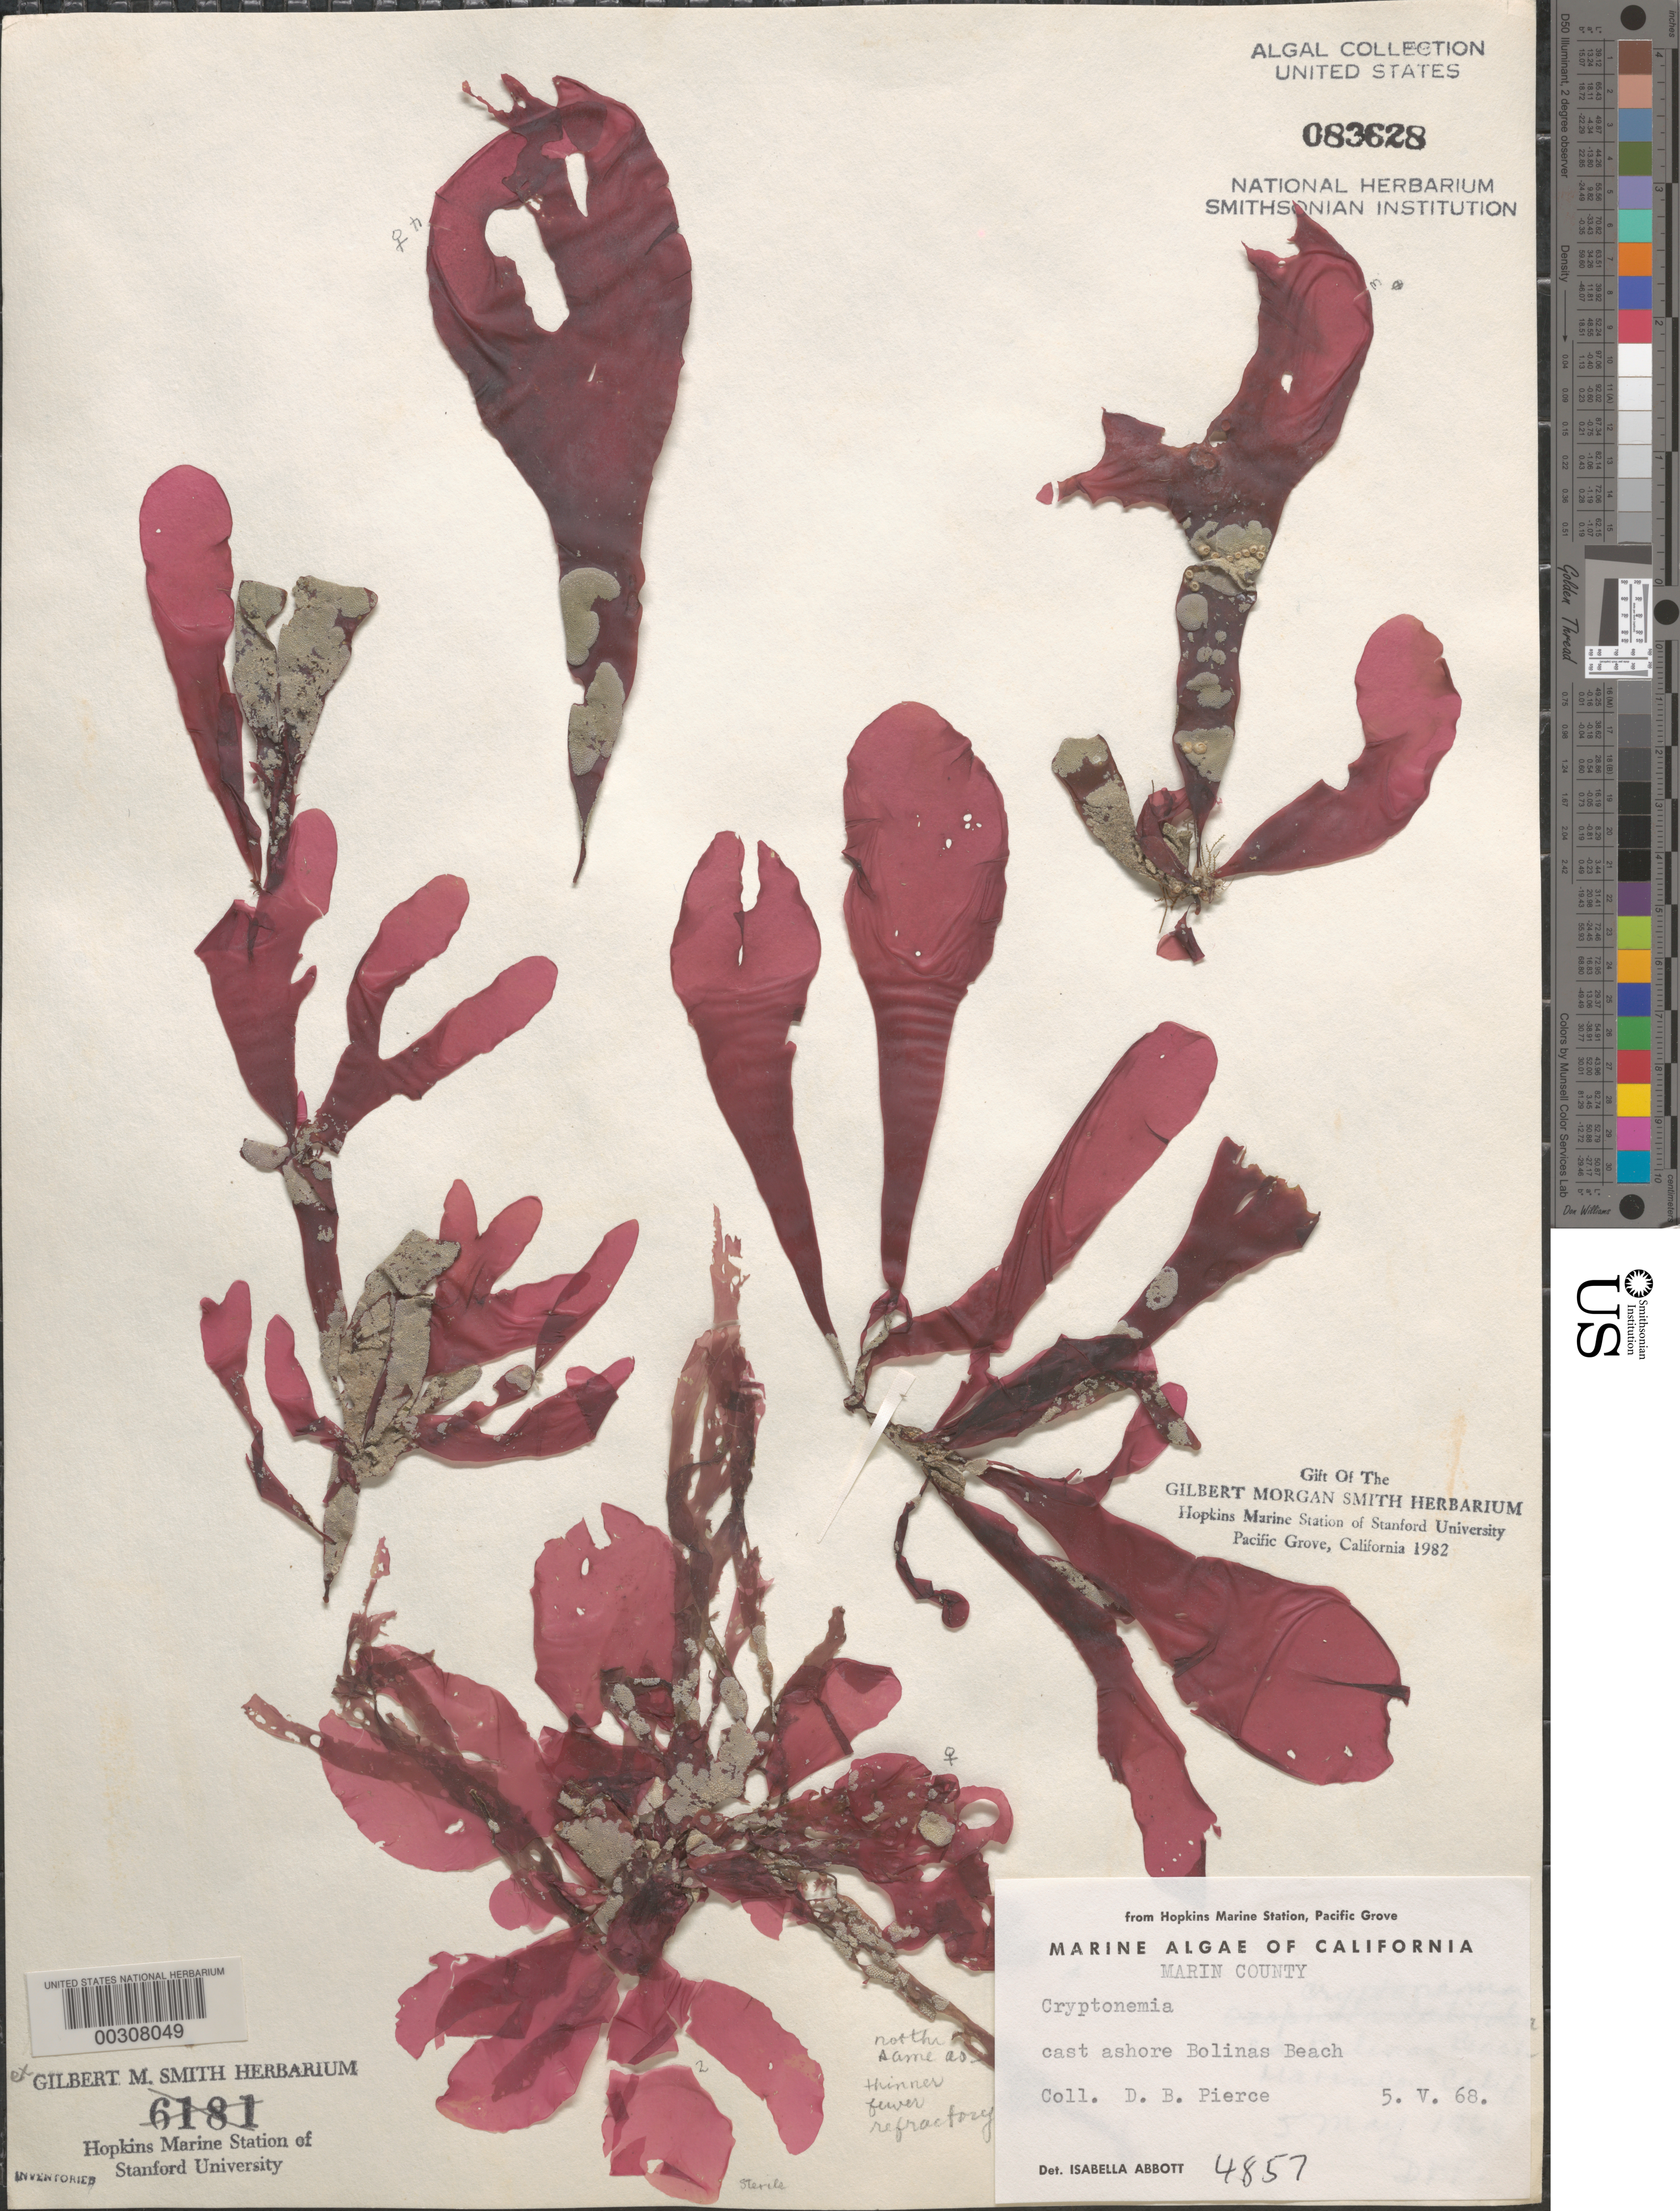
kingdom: Plantae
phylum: Rhodophyta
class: Florideophyceae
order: Halymeniales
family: Halymeniaceae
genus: Cryptonemia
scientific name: Cryptonemia sp.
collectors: D. Pierce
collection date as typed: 5 May 68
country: United States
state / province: California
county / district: Marin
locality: Marin County. Cast ashore Bolinas Beach.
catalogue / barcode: US 83628